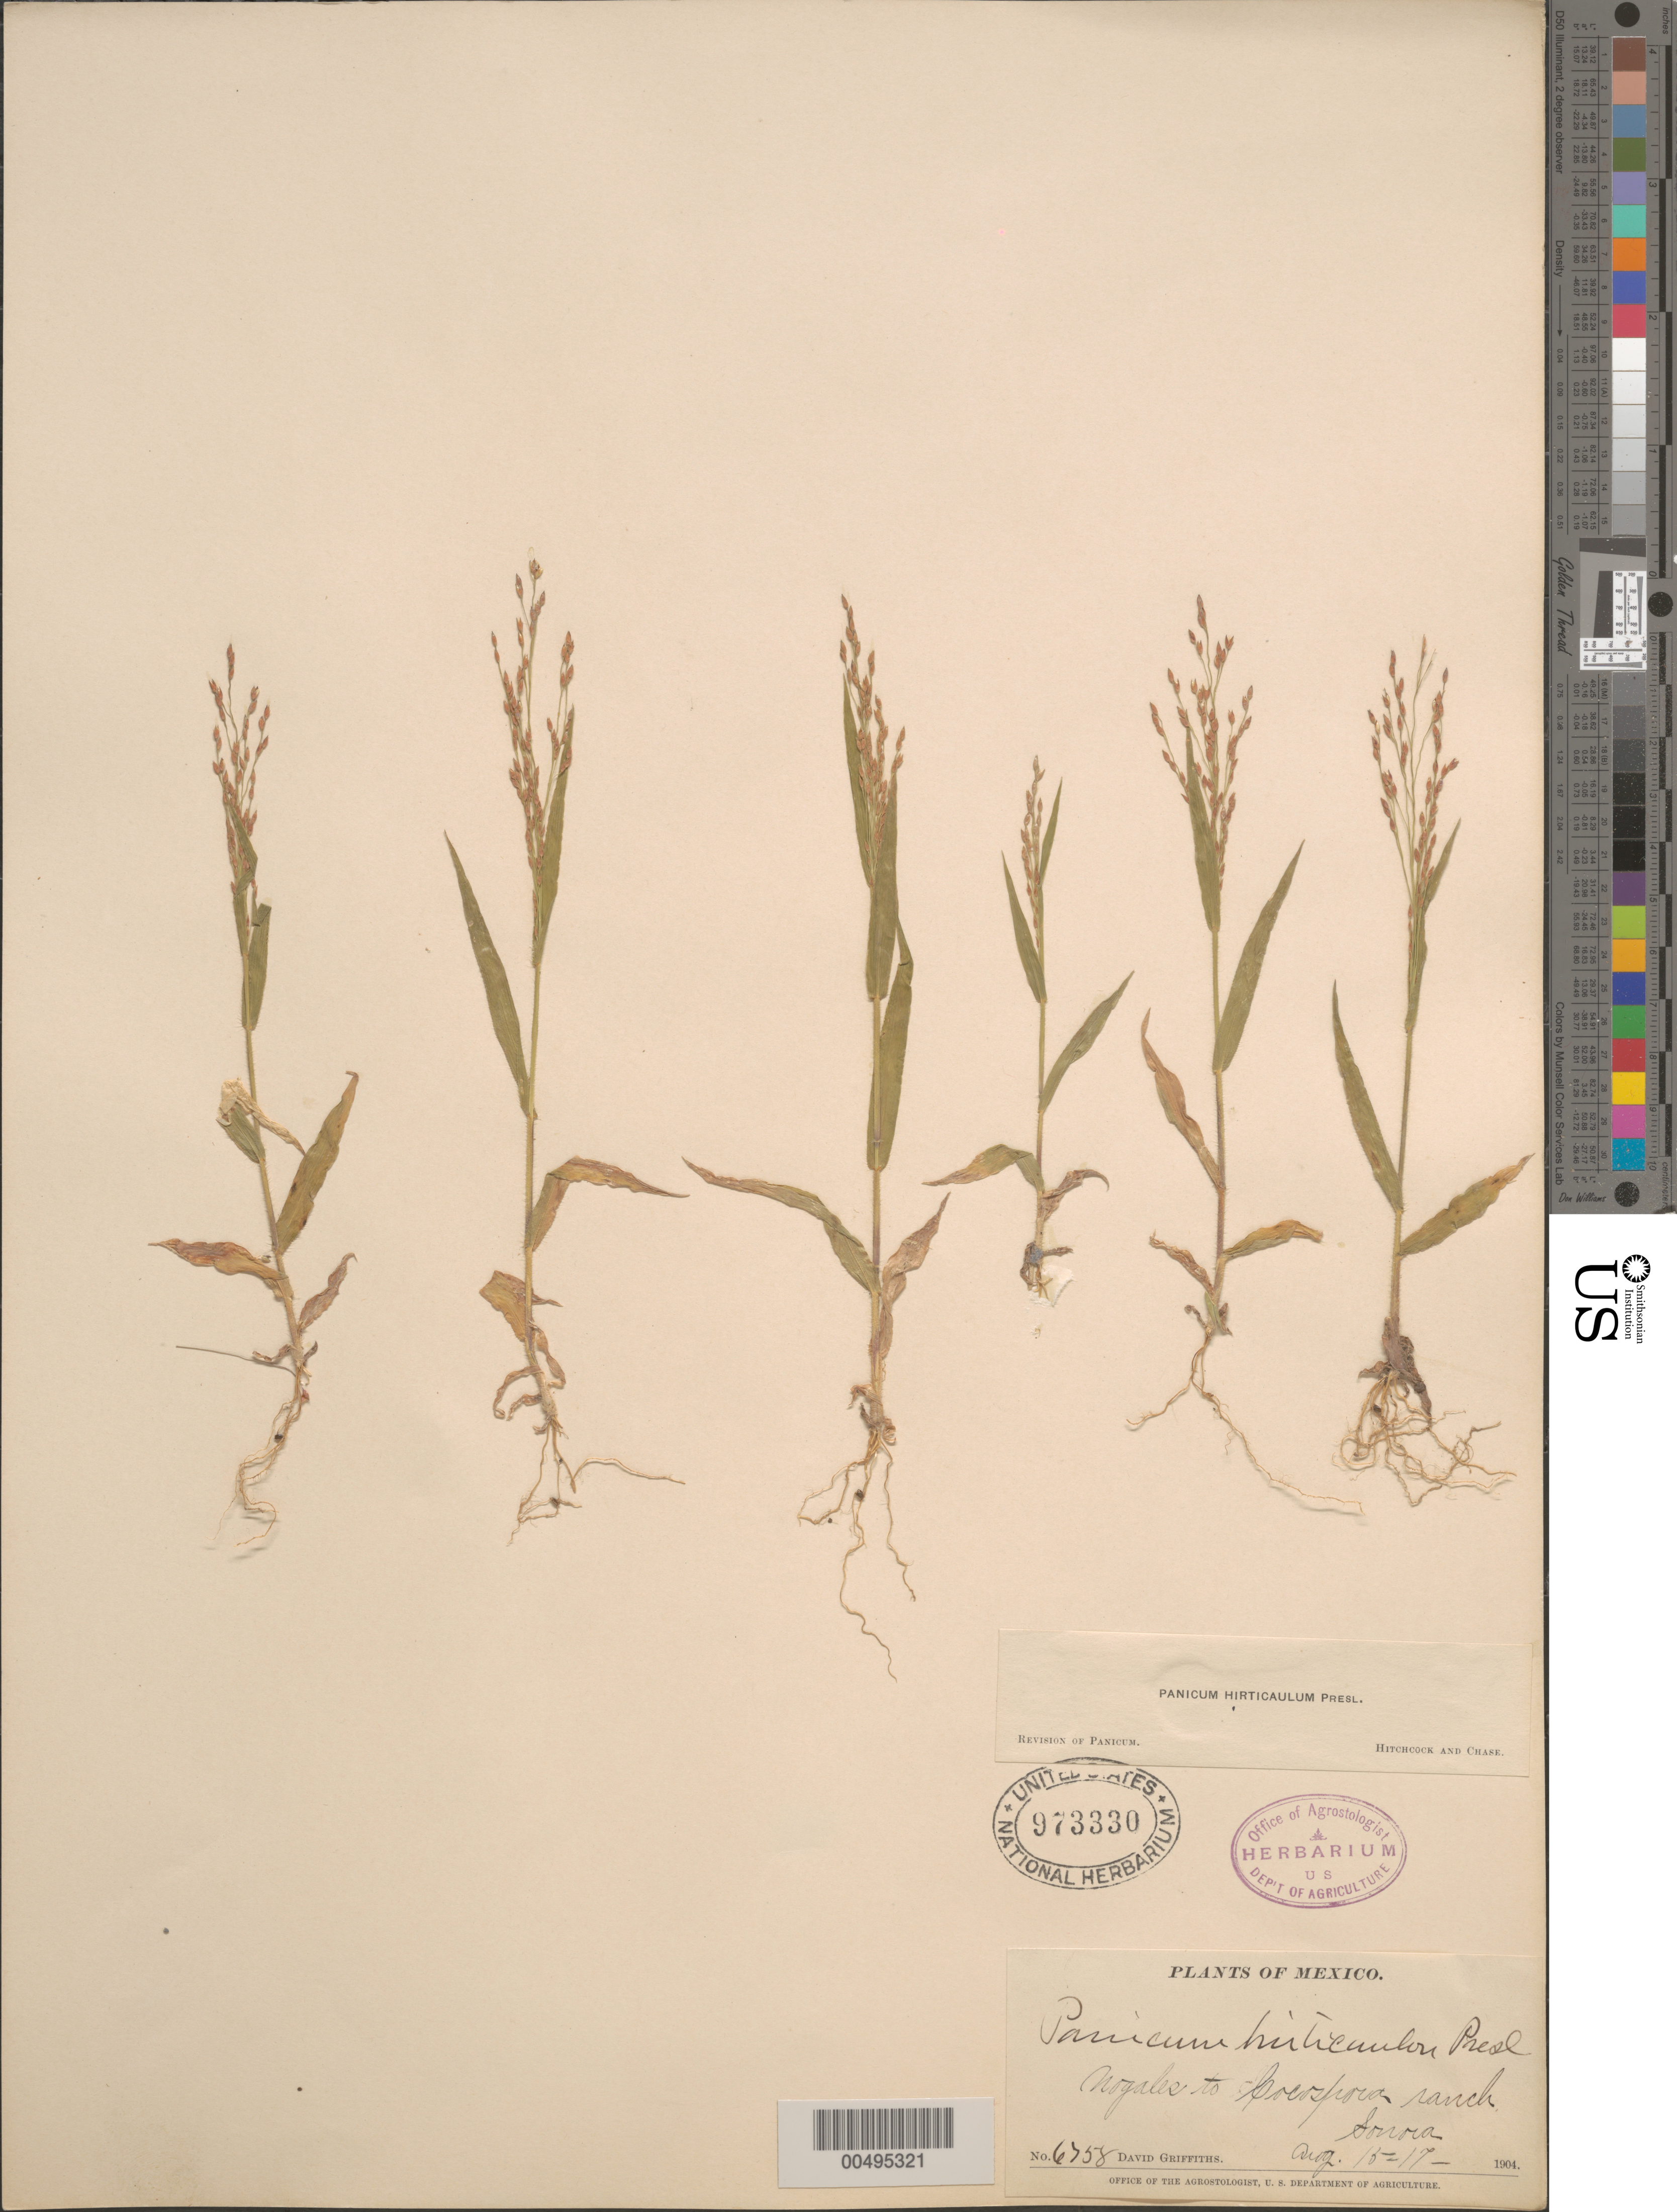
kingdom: Plantae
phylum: Tracheophyta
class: Liliopsida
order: Poales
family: Poaceae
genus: Panicum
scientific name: Panicum hirticaule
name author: J. Presl in C. Presl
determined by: Hitchcock, A. S.; Chase, [M.] A.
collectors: D. Griffiths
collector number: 6758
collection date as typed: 15 Aug 1904 to 17 Aug 1904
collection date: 1904-08-15/1904-08-17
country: Mexico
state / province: Sonora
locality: Nogales to Cocospora ranch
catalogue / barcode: US 973330